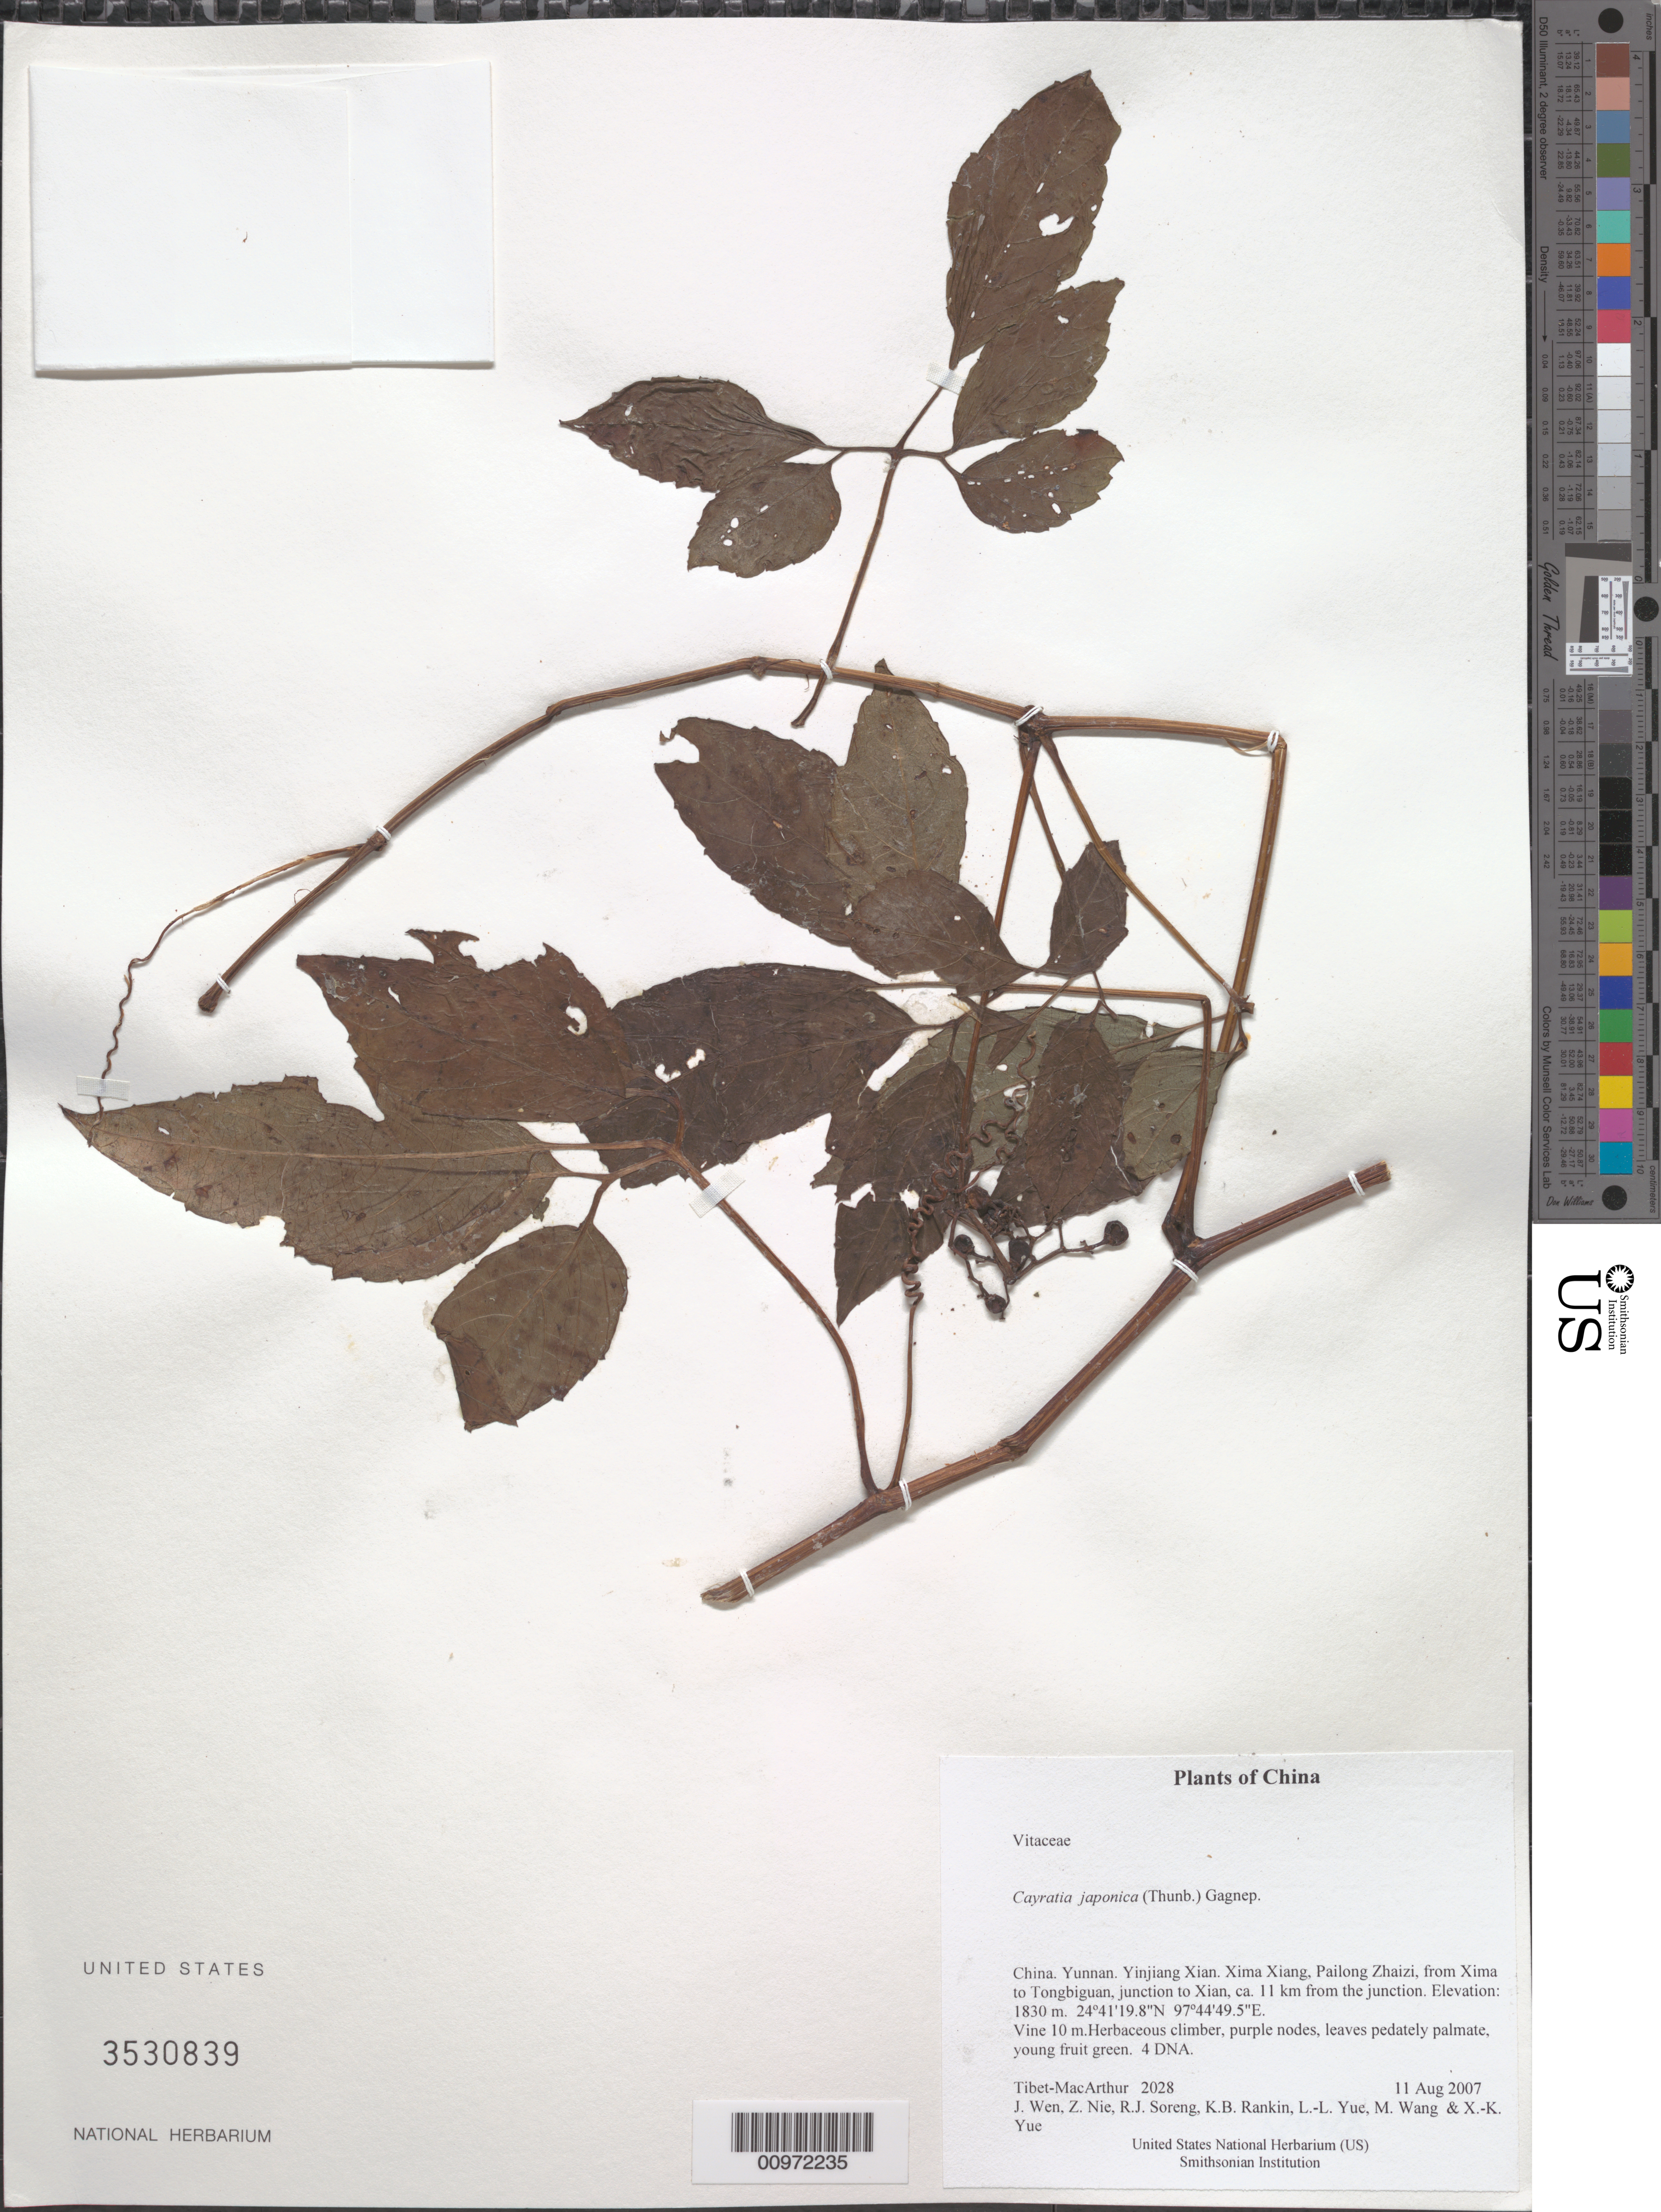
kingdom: Plantae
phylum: Tracheophyta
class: Magnoliopsida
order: Vitales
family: Vitaceae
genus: Causonis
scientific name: Causonis japonica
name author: (Thunb.) Raf.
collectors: Tibet-MacArthur, J. Wen, Z. Nie, R. J. Soreng, K. Rankin, L. Yue, M. Wang & X. Yue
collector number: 2028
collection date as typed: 11 Aug 2007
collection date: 2007-08-11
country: China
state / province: Yunnan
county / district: Yinjiang Xian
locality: Xima Xiang, Pailong Zhaizi, from Xima to Tongbiguan, junction to Xian, ca. 11 km from the junction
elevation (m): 1830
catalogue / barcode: US 3530839